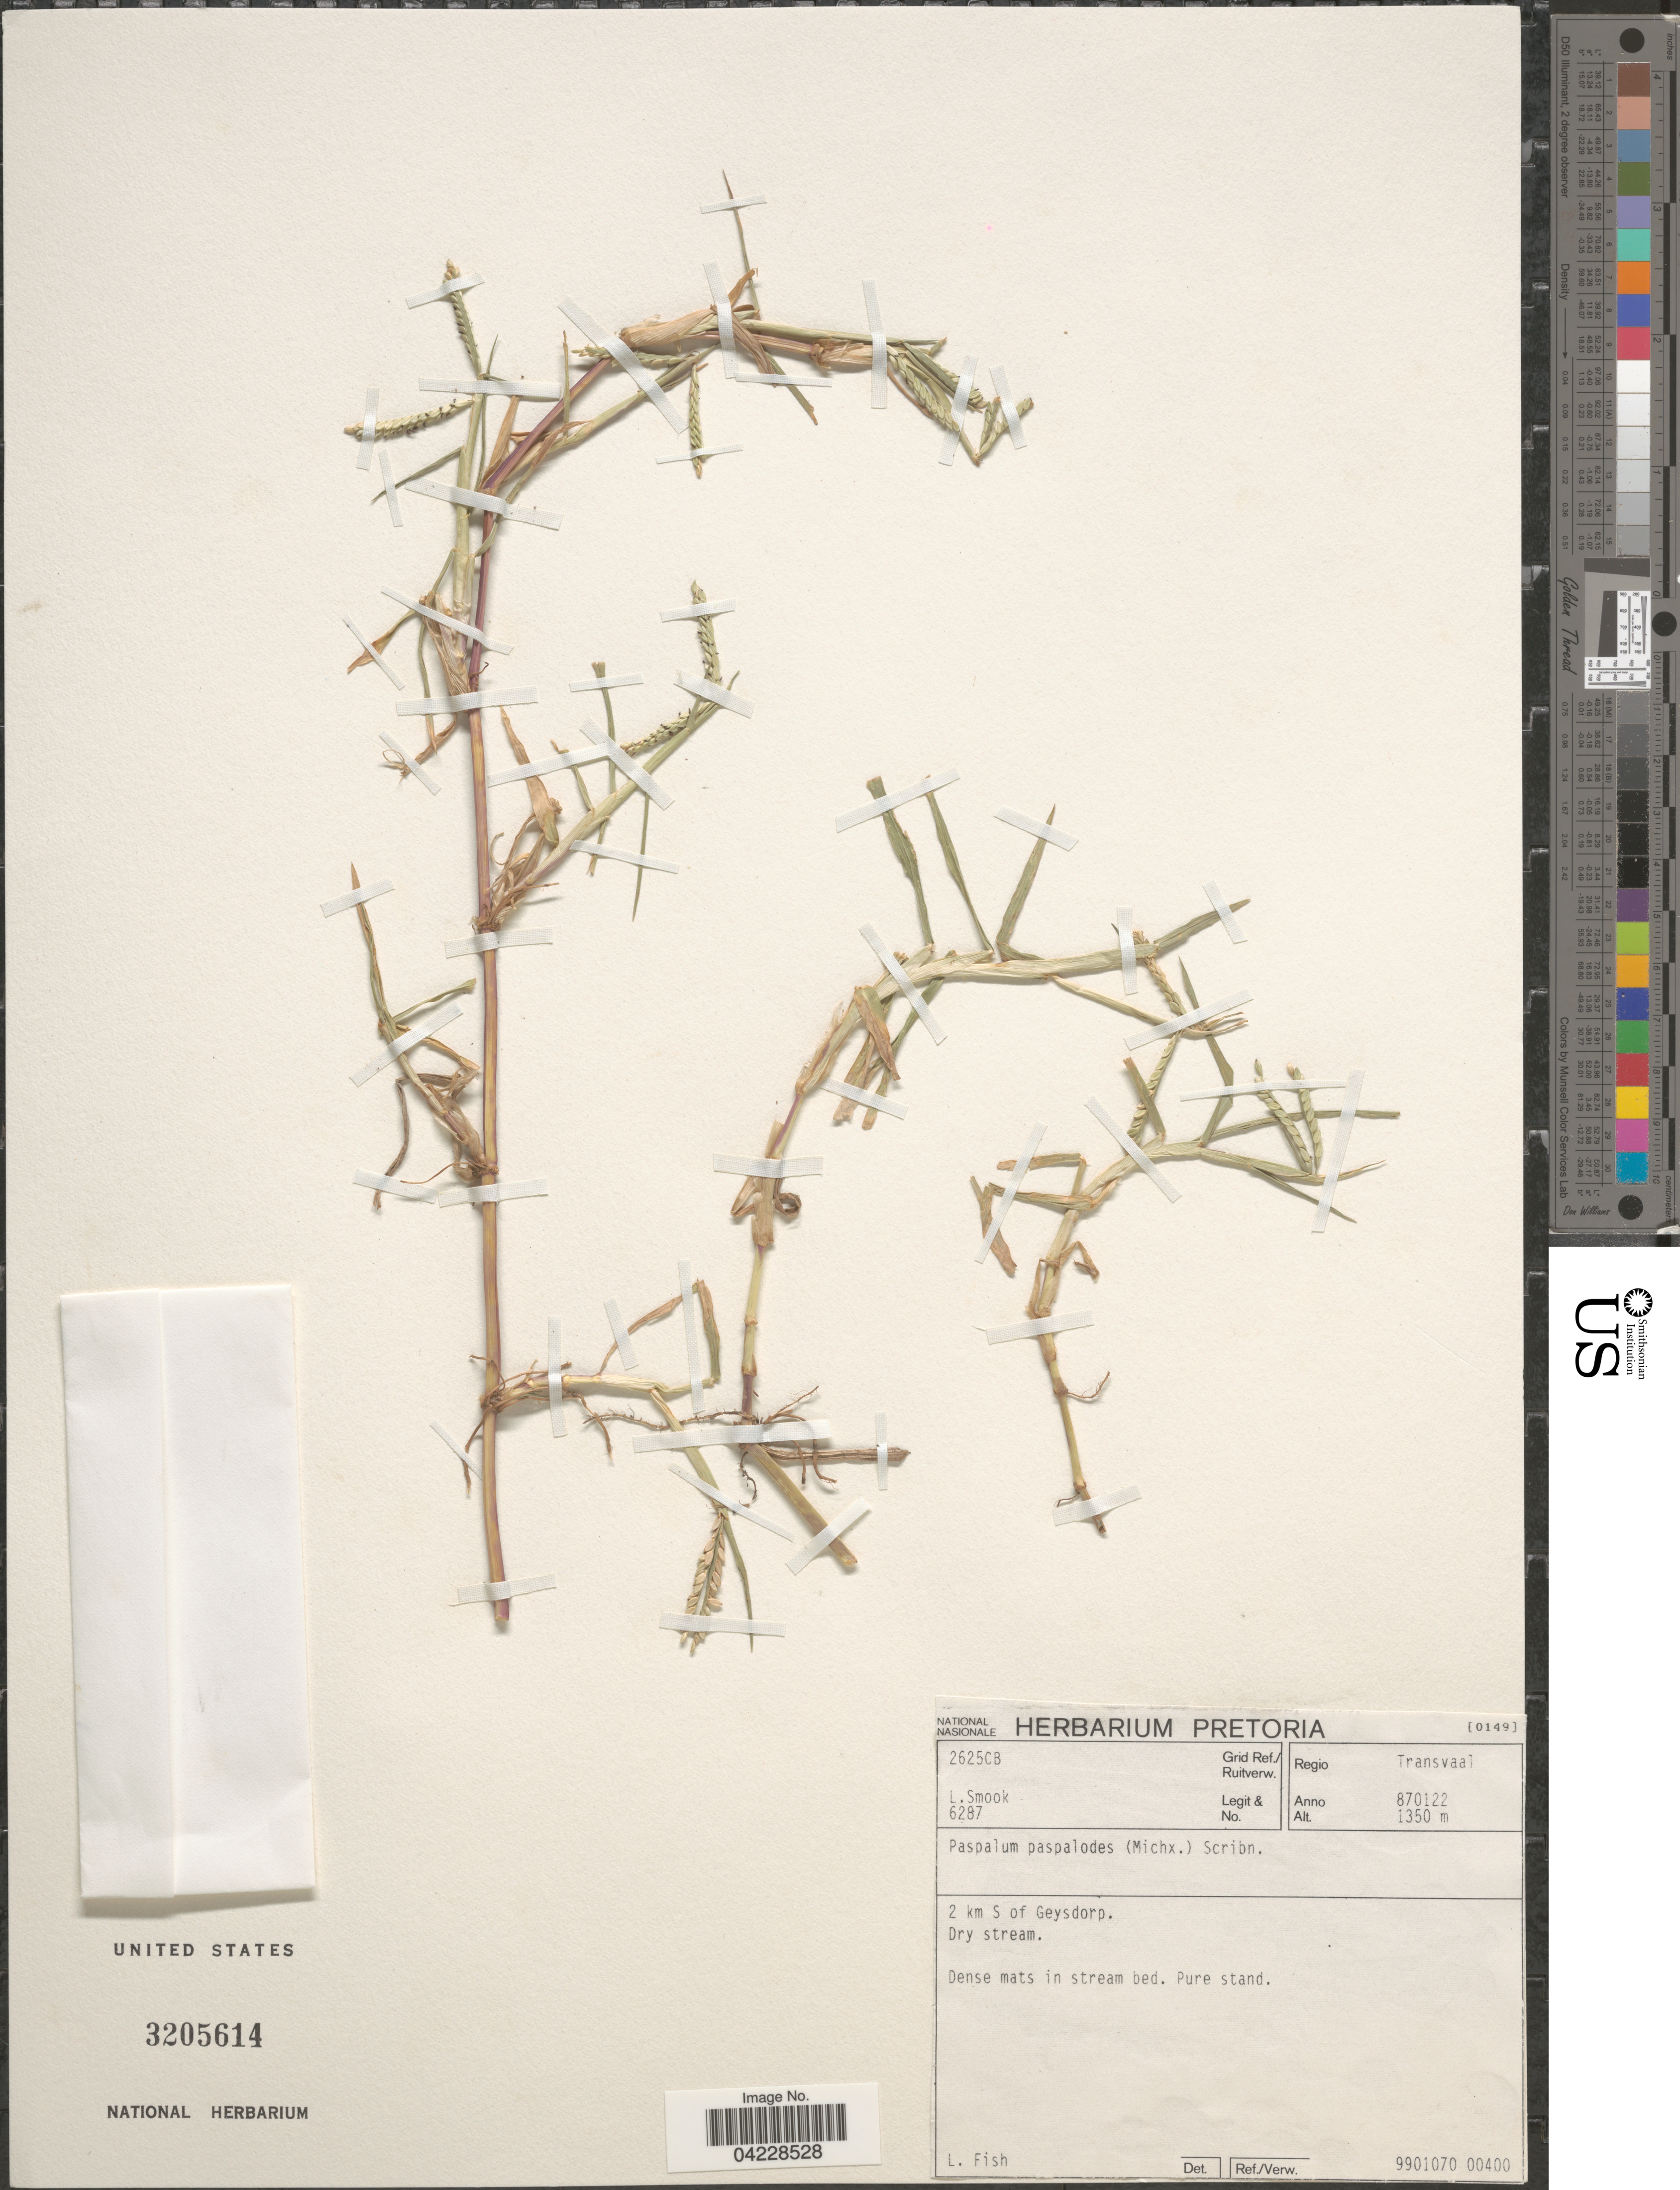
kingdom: Plantae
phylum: Tracheophyta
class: Liliopsida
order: Poales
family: Poaceae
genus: Paspalum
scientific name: Paspalum distichum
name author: L.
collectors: L. Smook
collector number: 6287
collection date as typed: Transcribed d/m/y: 22/1/87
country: South Africa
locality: Grid Ref./ Ruitverw. 2625CB. Regio Transvaal. 2 km S of Geysdorp.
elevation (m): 1350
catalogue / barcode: US 3205614